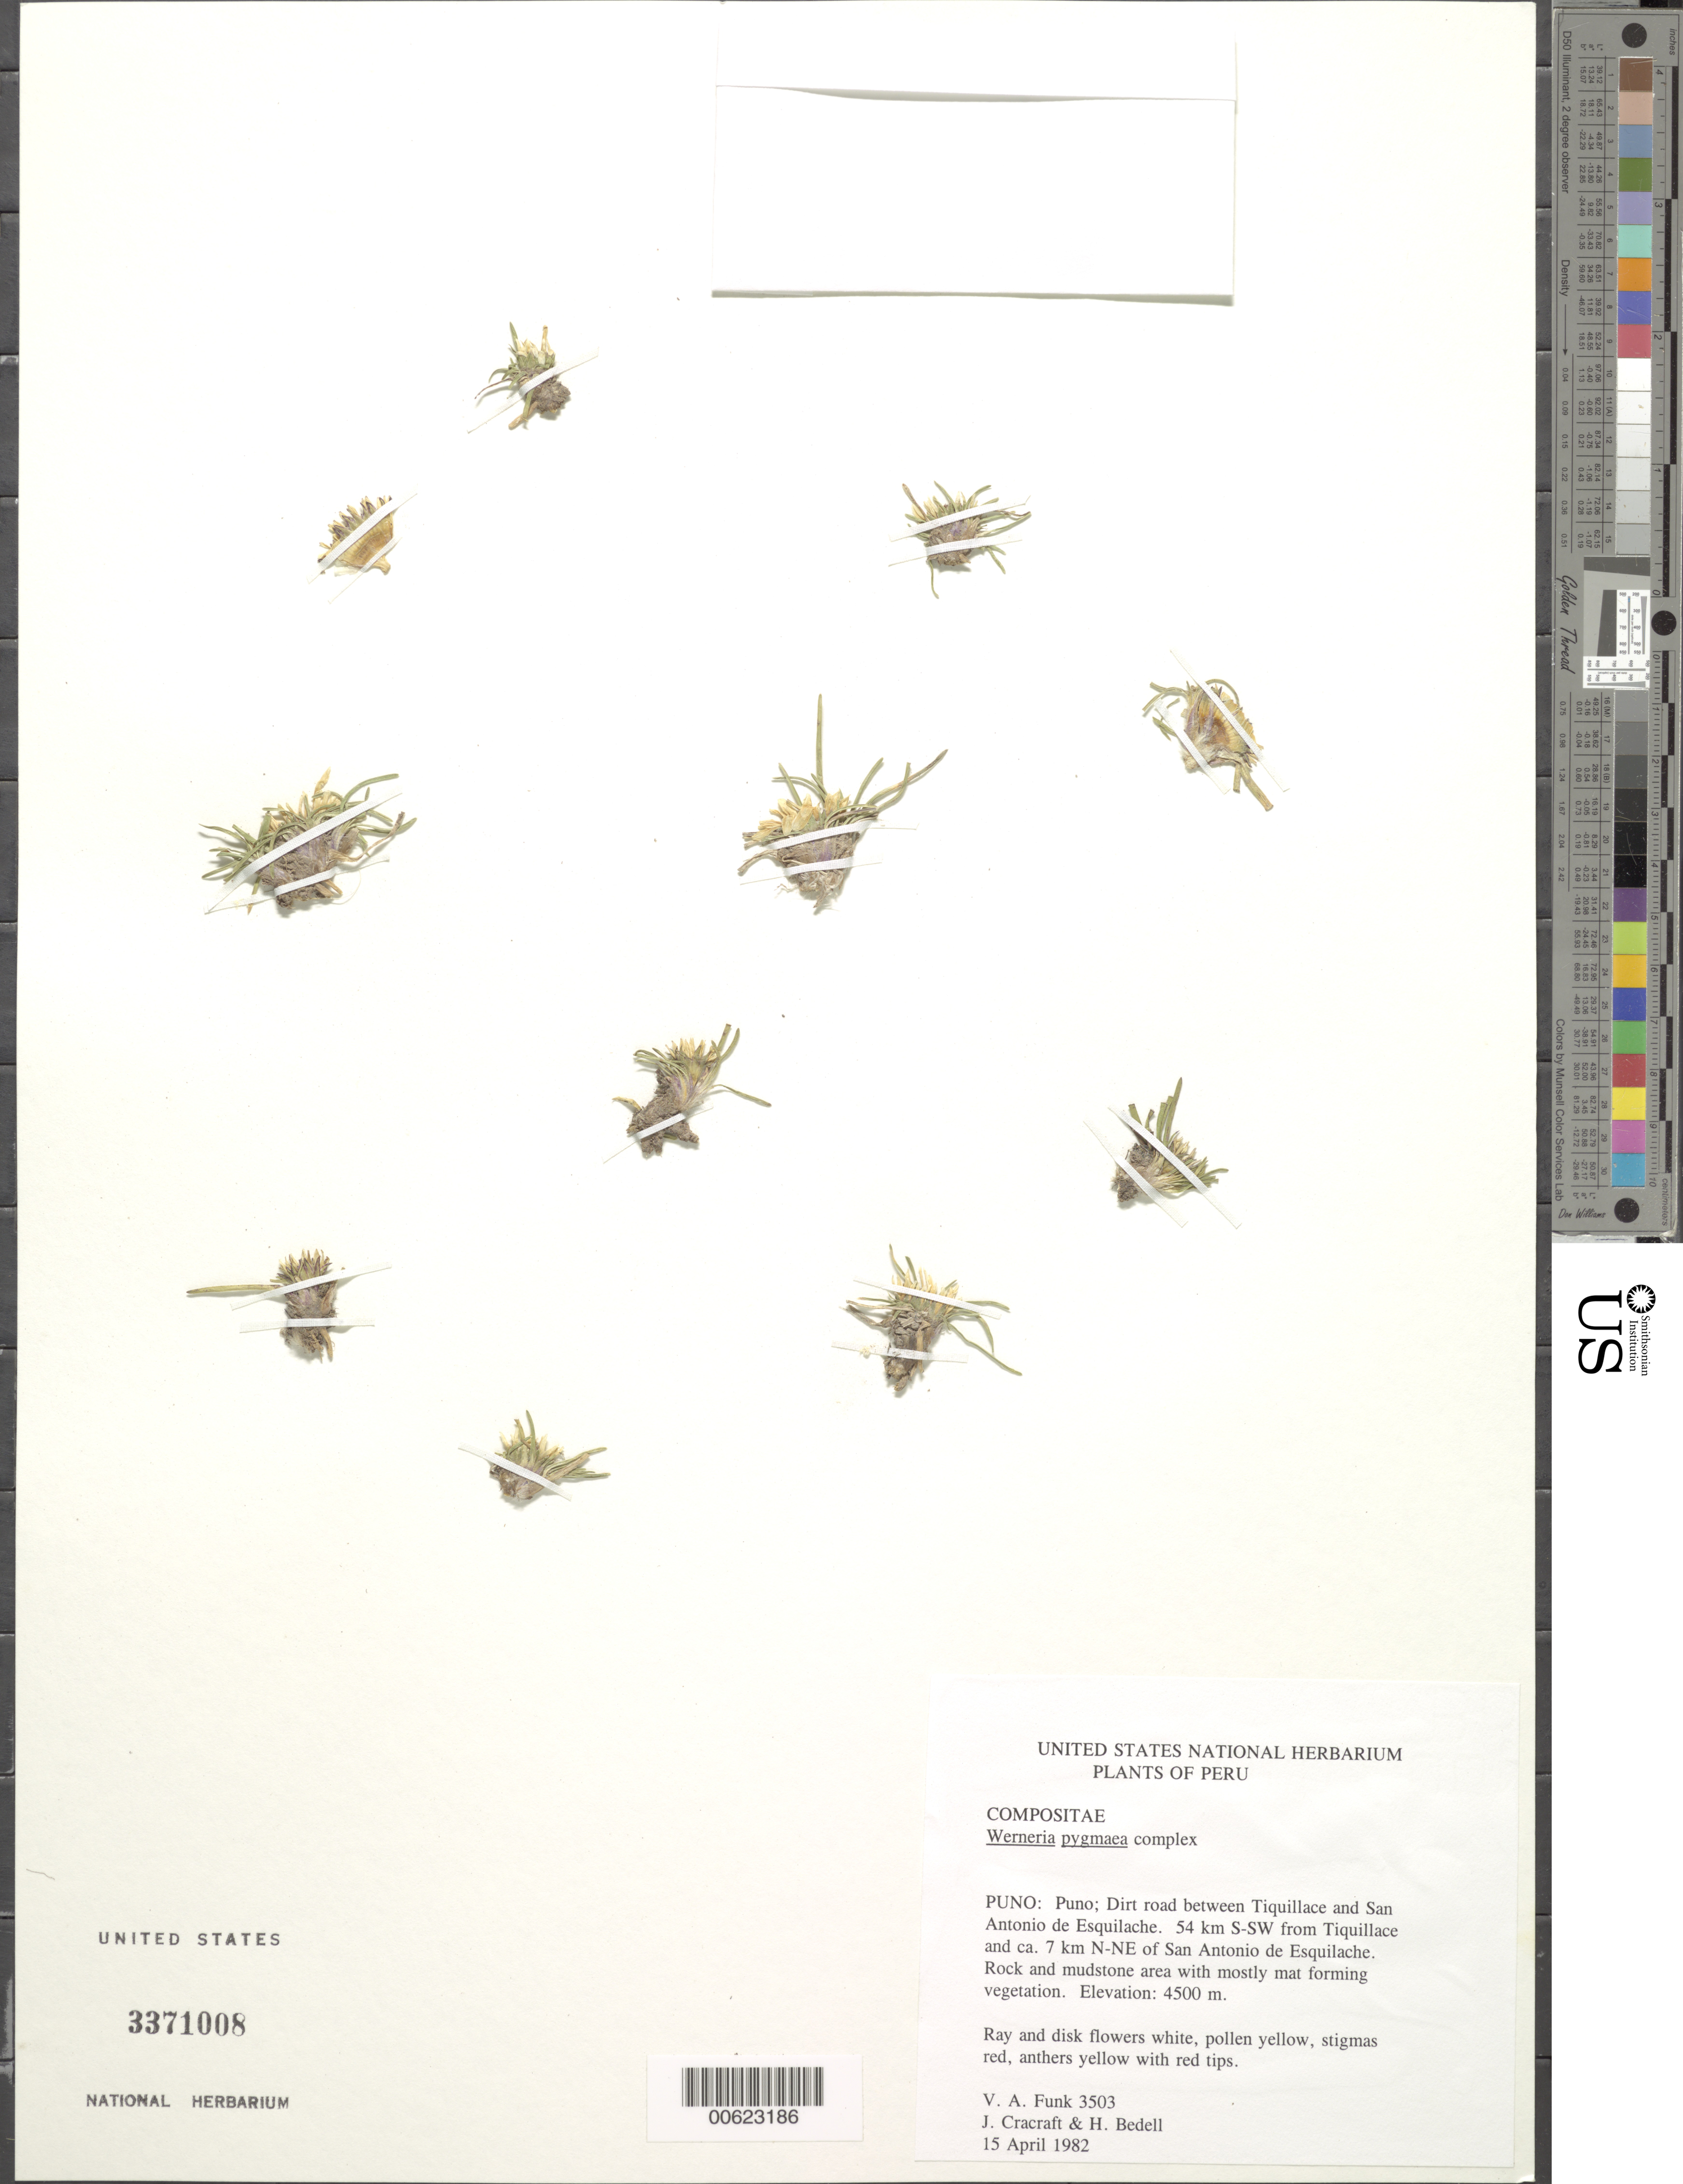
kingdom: Plantae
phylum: Tracheophyta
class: Magnoliopsida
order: Asterales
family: Asteraceae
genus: Werneria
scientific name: Werneria pygmaea complex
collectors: V. Funk & J. L. Cracraft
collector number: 3503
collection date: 1982-04-15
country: Peru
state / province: Puno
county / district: Puno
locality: Tiquillace to San Antonio de Esquilache, 54 km S-SW from Tiquillace and ca. 7 km N-NE of San Antonio de Esquilache. Rock and mudstone area with mostly mat forming vegetation.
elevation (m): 4500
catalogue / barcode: US 3371008